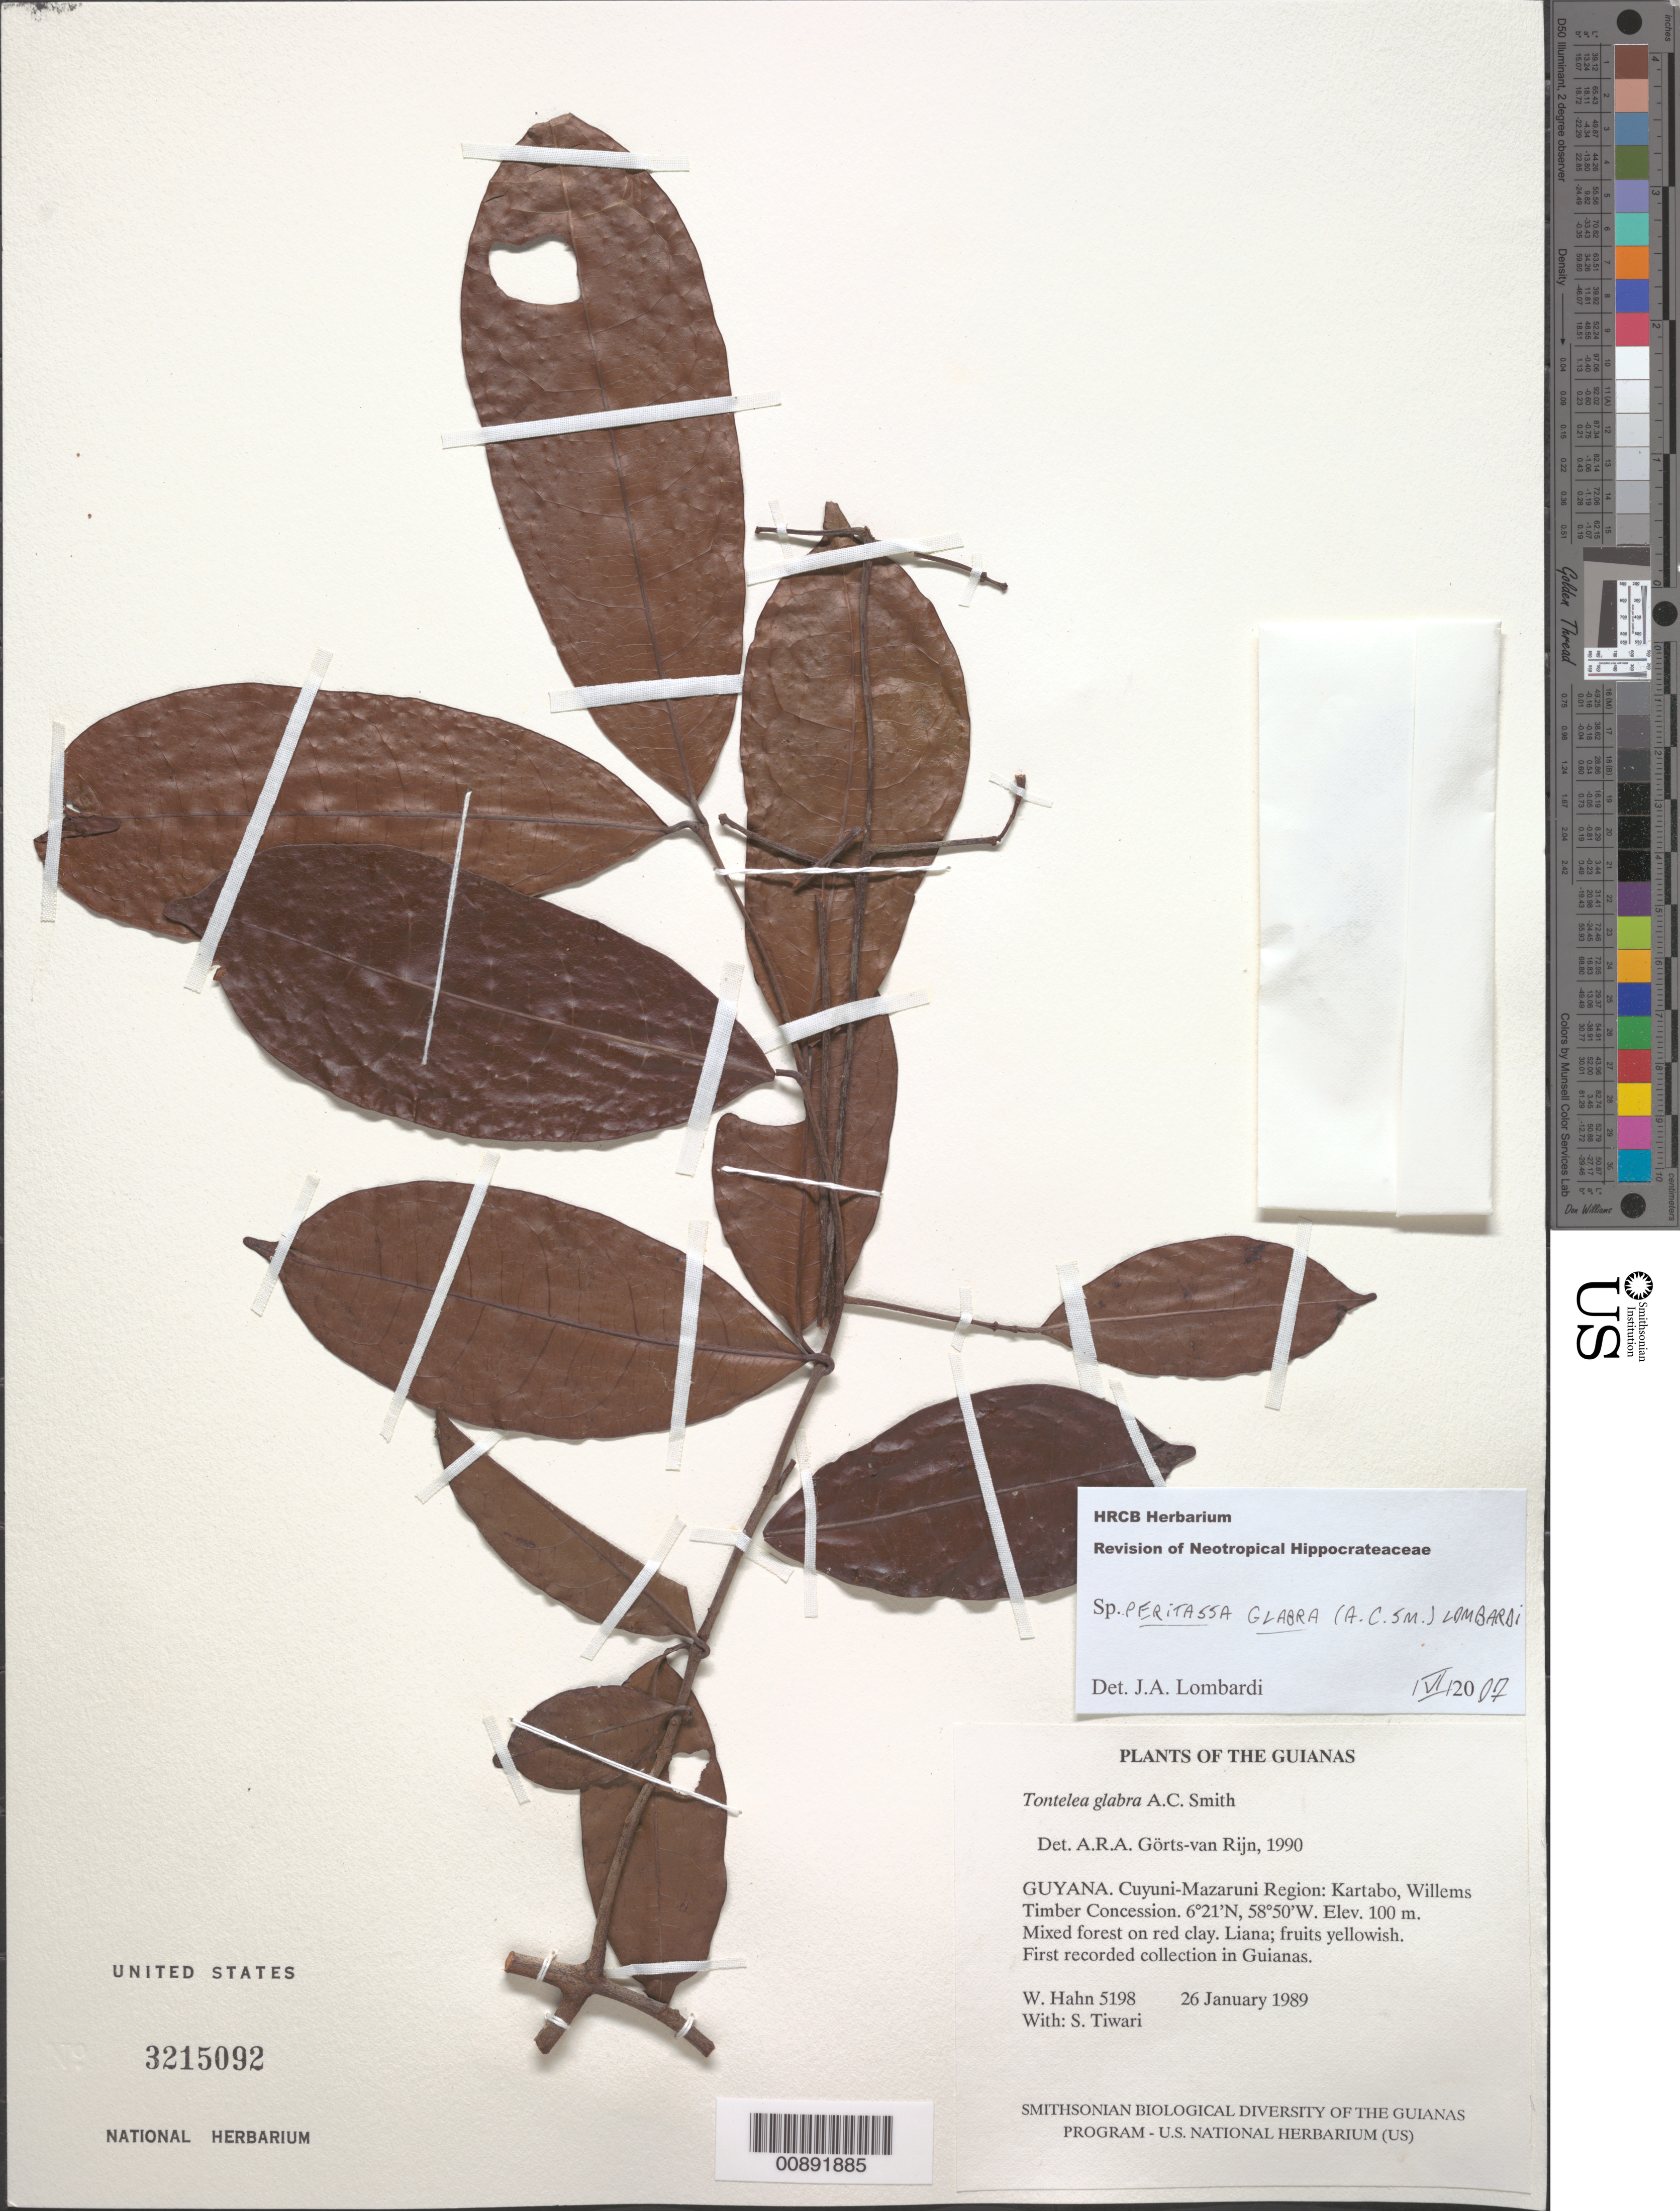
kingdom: Plantae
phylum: Tracheophyta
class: Magnoliopsida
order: Celastrales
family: Celastraceae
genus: Peritassa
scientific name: Peritassa glabra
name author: (A.C. Sm.) Lombardi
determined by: Lombardi, Julio A.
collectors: W. Hahn & S. Tiwari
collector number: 5198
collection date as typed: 26 January 1989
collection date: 1989-01-26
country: Guyana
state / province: Cuyuni-Mazaruni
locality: Kartabo, Willems Timber concession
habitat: Mixed forest on red clay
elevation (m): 100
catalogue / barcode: US 3215092